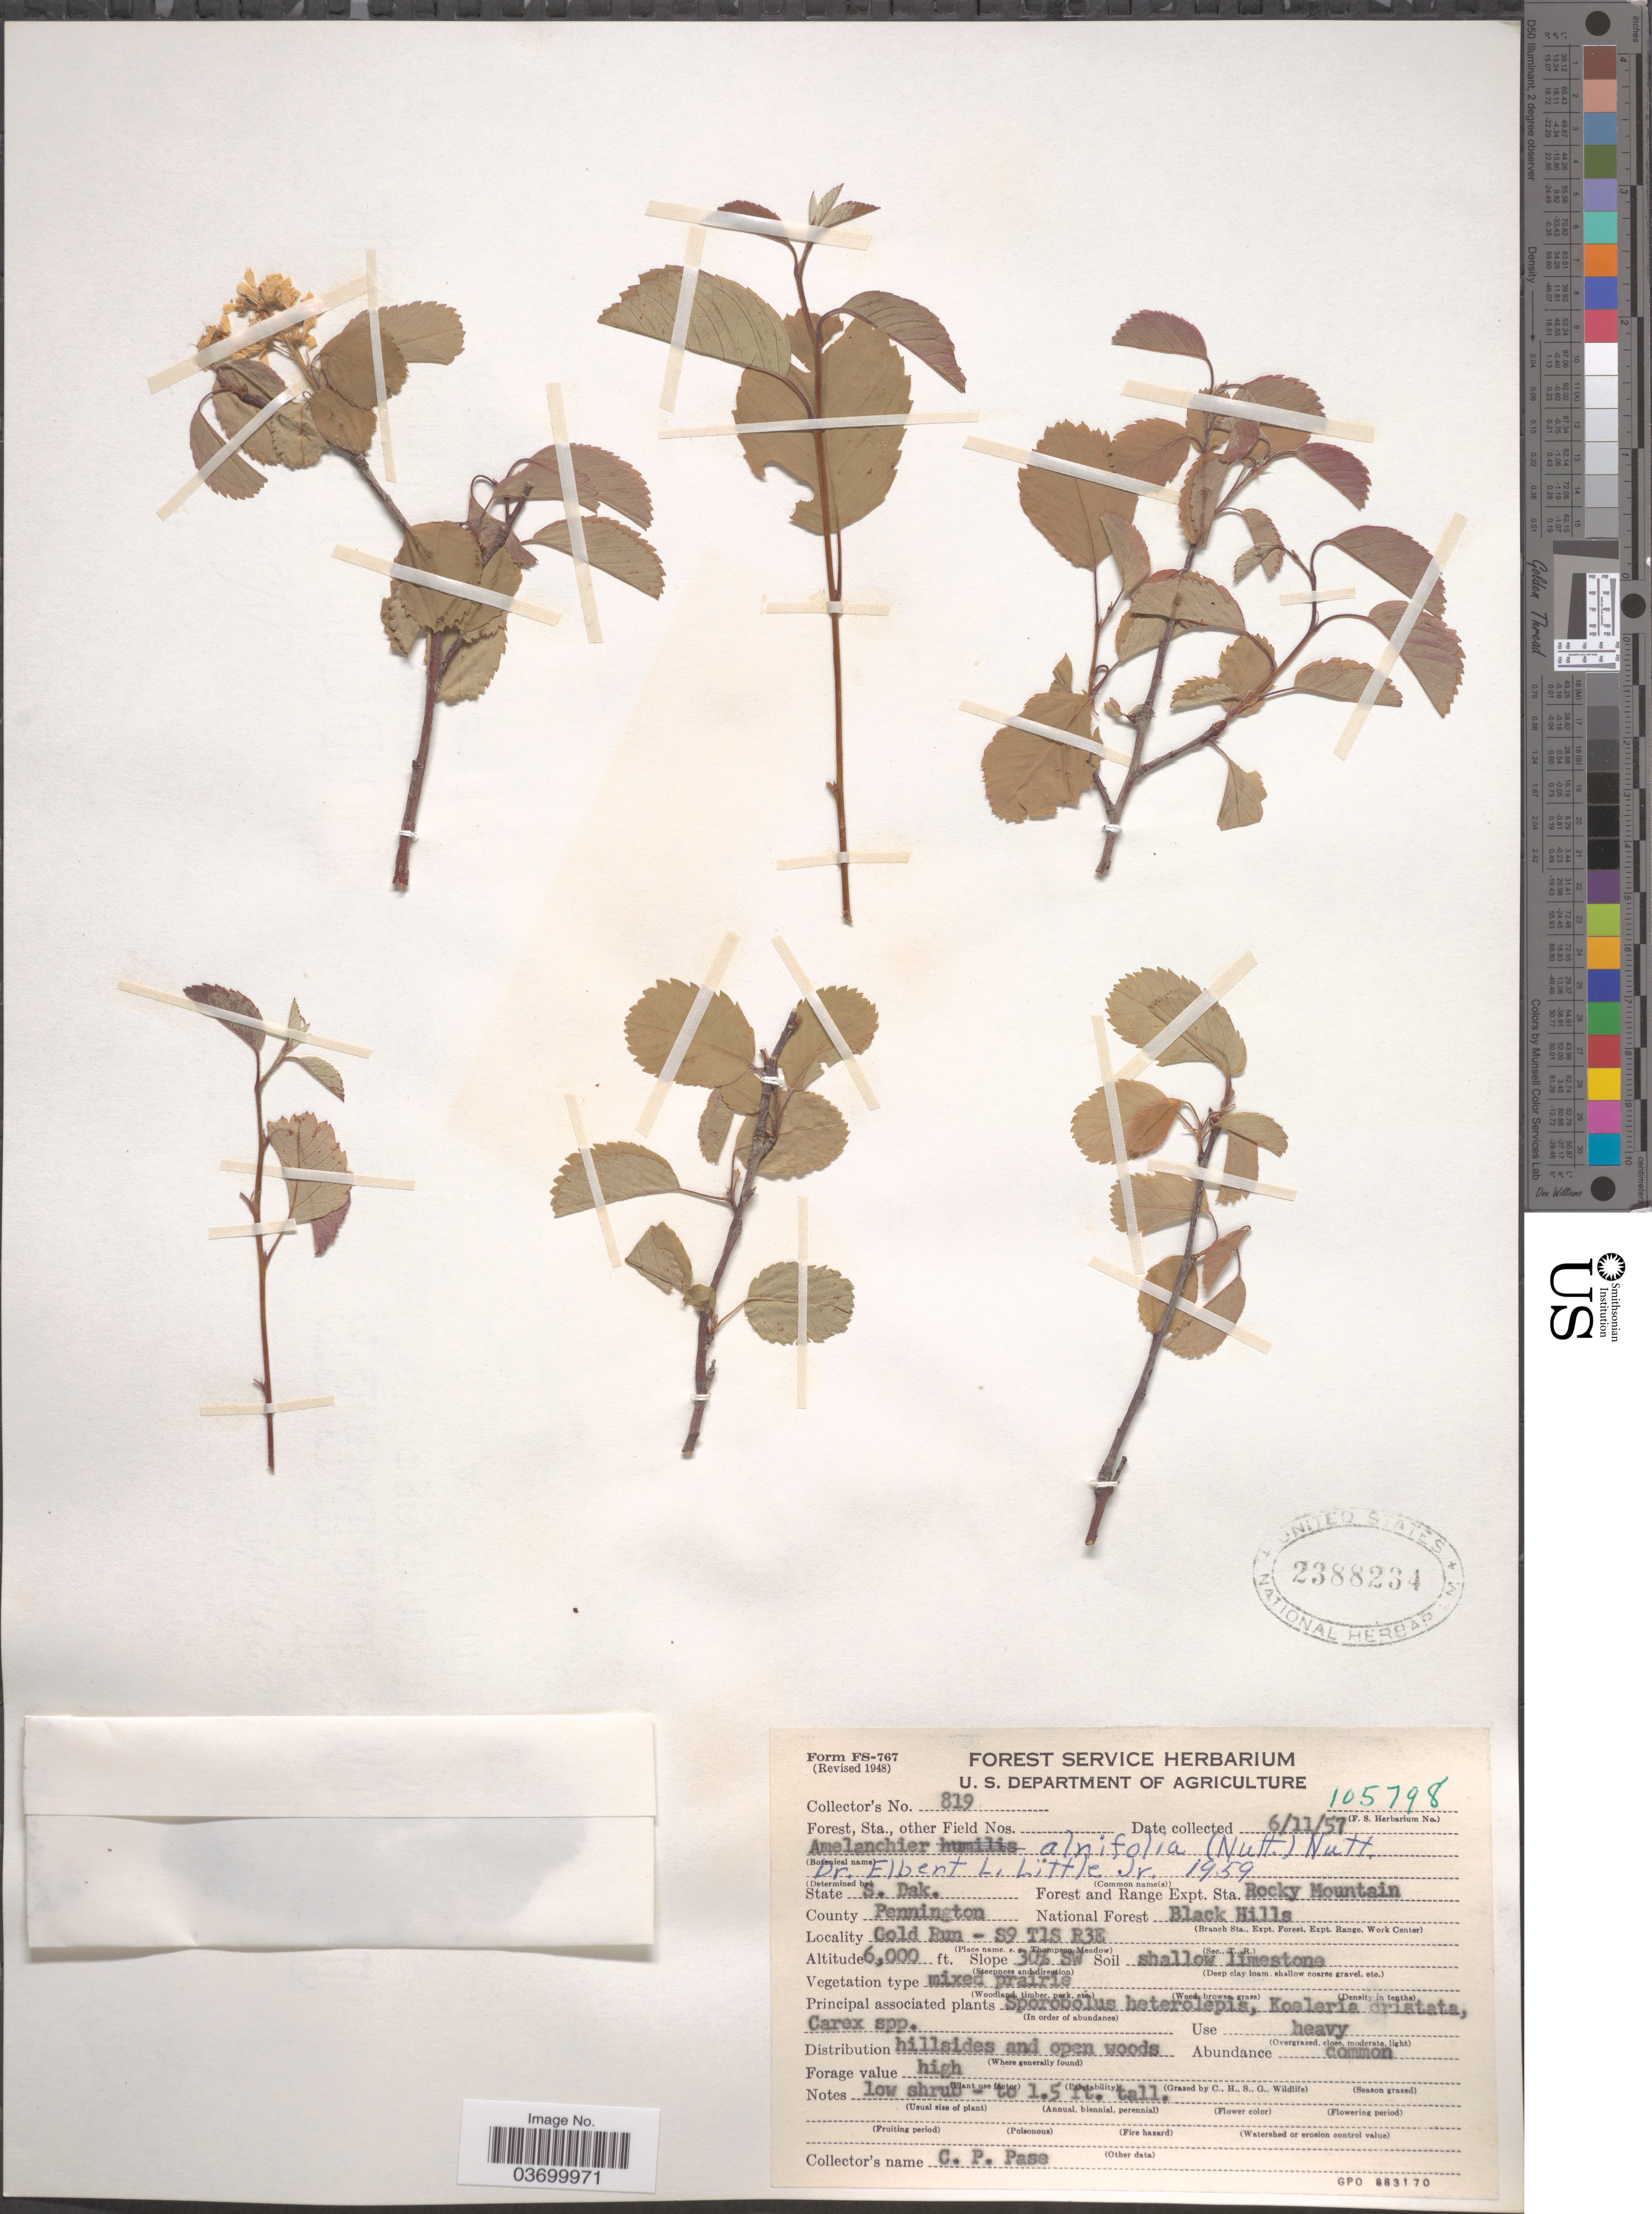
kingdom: Plantae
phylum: Tracheophyta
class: Magnoliopsida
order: Rosales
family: Rosaceae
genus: Amelanchier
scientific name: Amelanchier alnifolia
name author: (Nutt.) Nutt. ex M. Roem.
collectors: C. P. Pase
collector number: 819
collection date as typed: Transcribed d/m/y: 11/6/57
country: United States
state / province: South Dakota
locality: Forest and Range Expt. Sta. Rocky Mountain. County Pennington. National Forest Black Hills. Gold Run - S9 T1S R3E.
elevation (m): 1829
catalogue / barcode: US 2388234